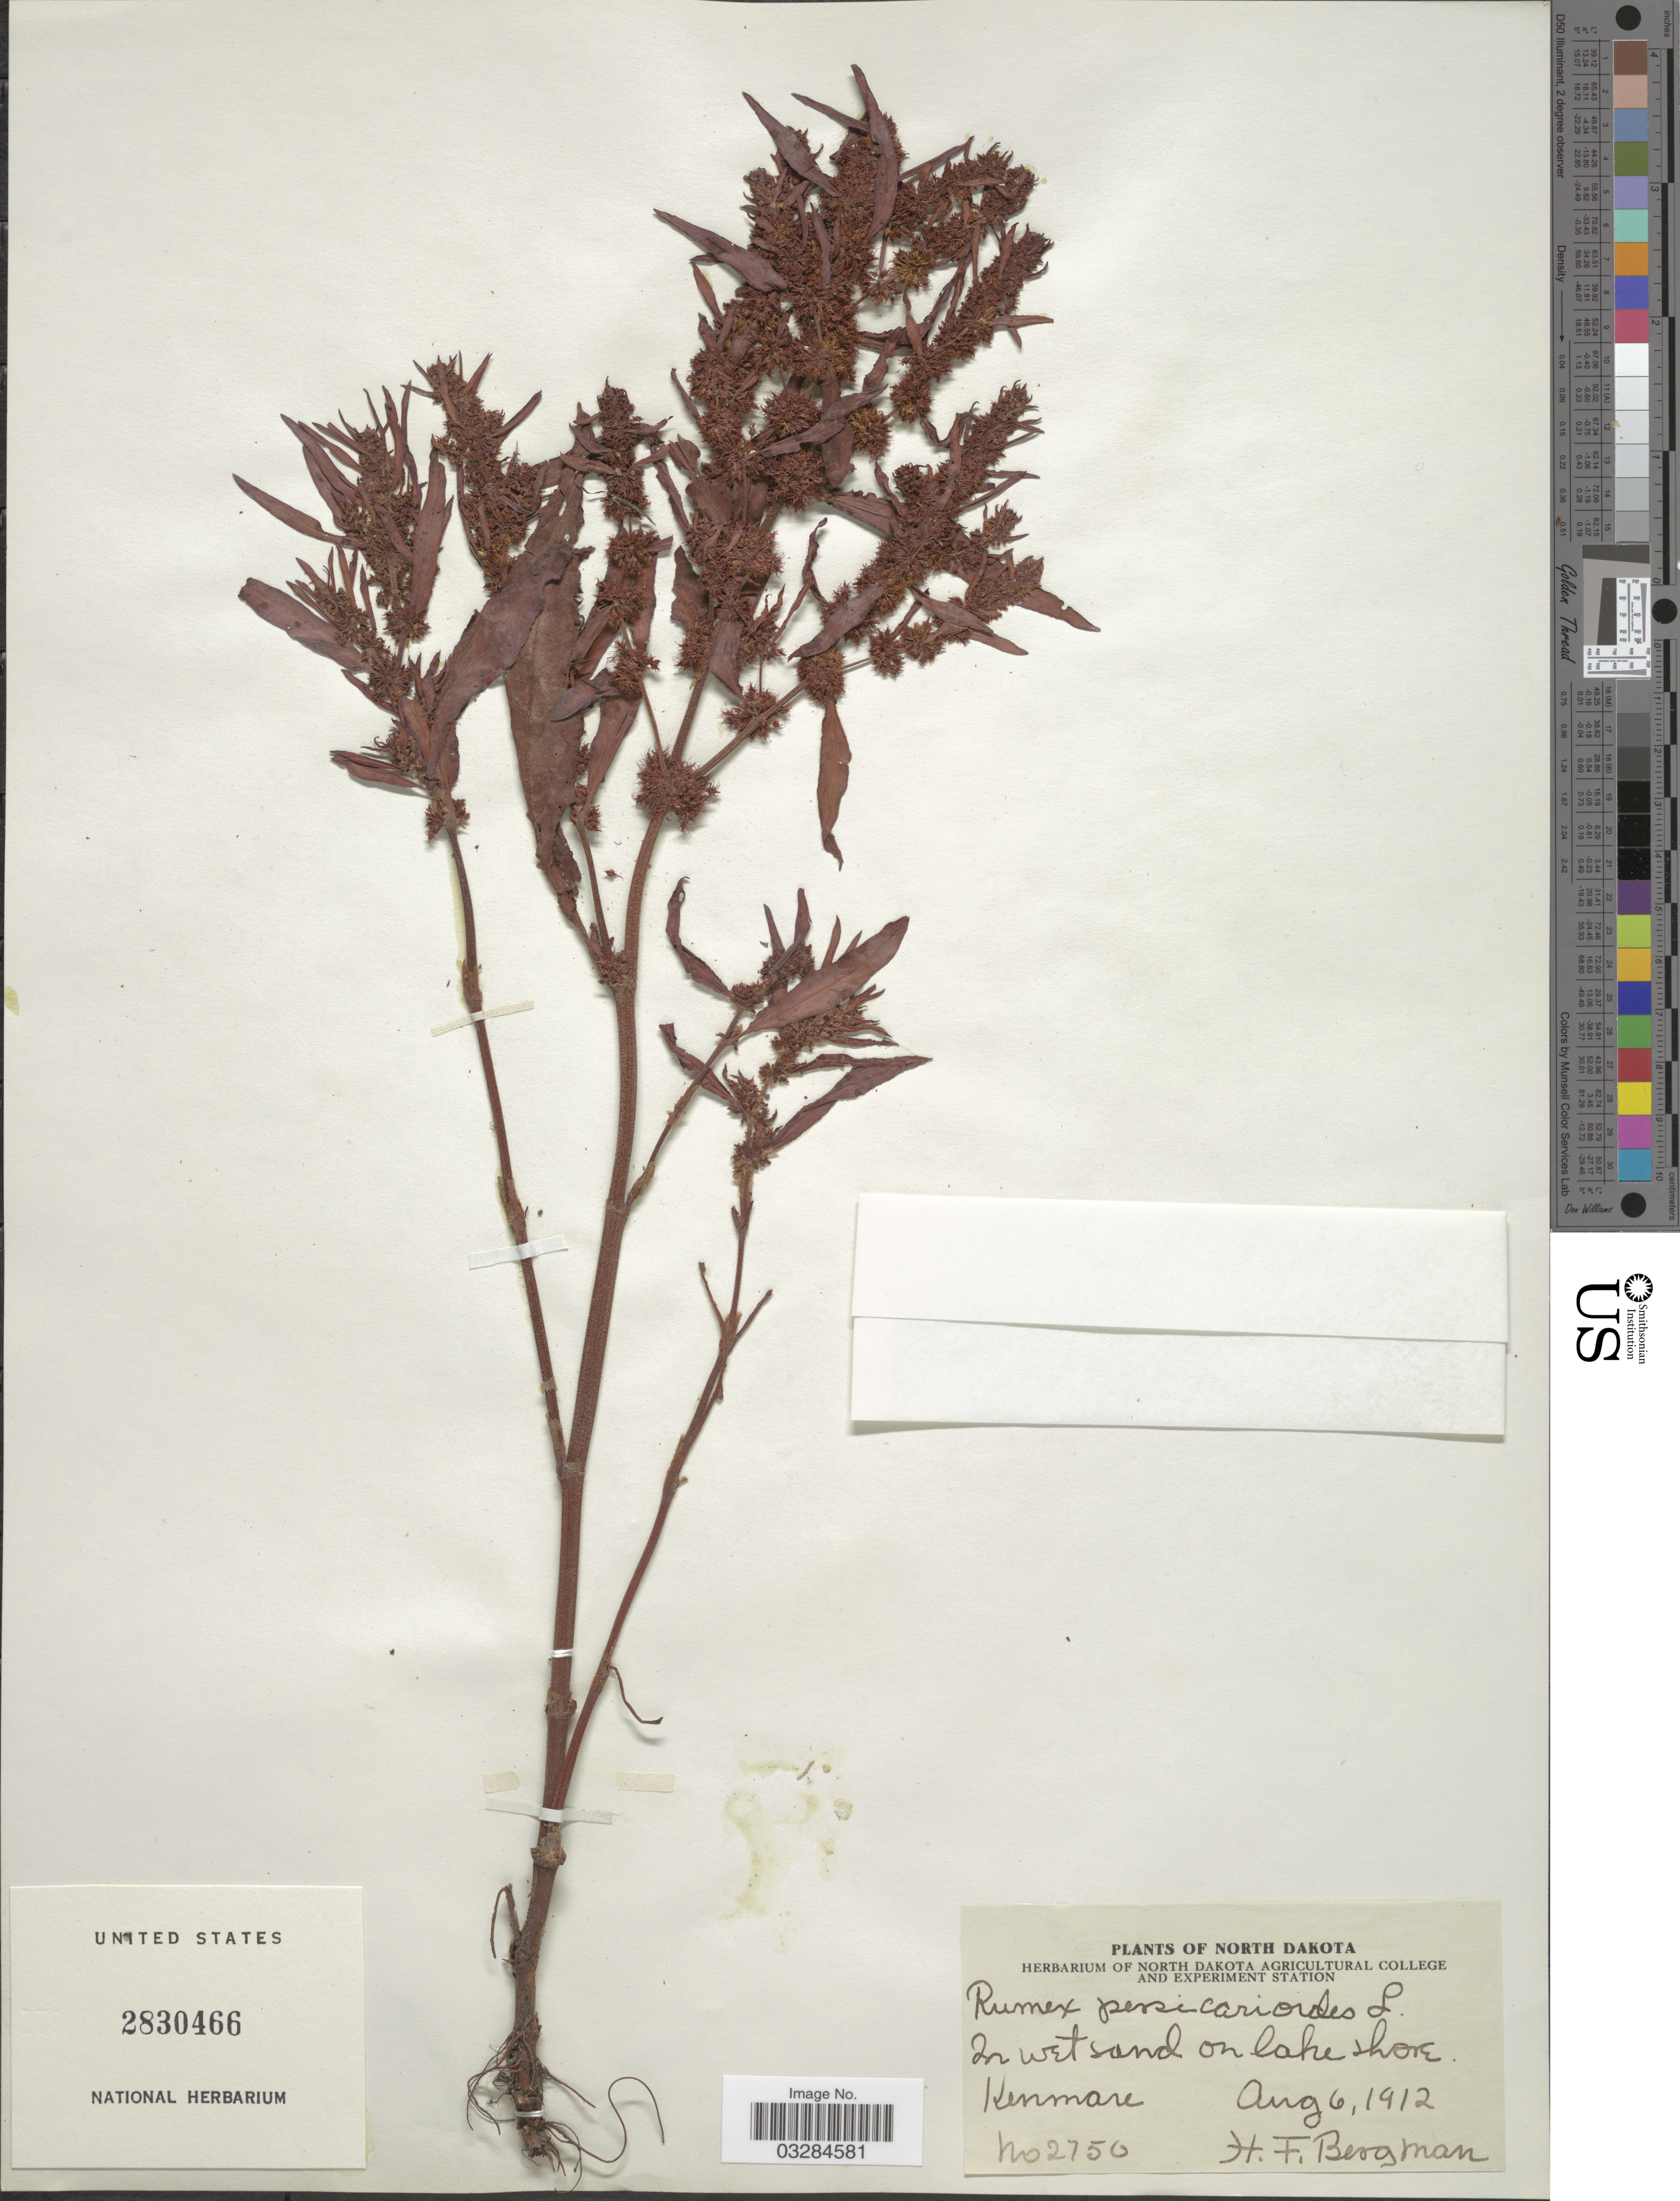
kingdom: Plantae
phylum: Tracheophyta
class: Magnoliopsida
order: Caryophyllales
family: Polygonaceae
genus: Rumex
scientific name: Rumex persicarioides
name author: L.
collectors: H. Bergman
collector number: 2750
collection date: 1912-08-06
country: United States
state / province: North Dakota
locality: In wet sand on lake shore. Kenmare.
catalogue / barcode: US 2830466